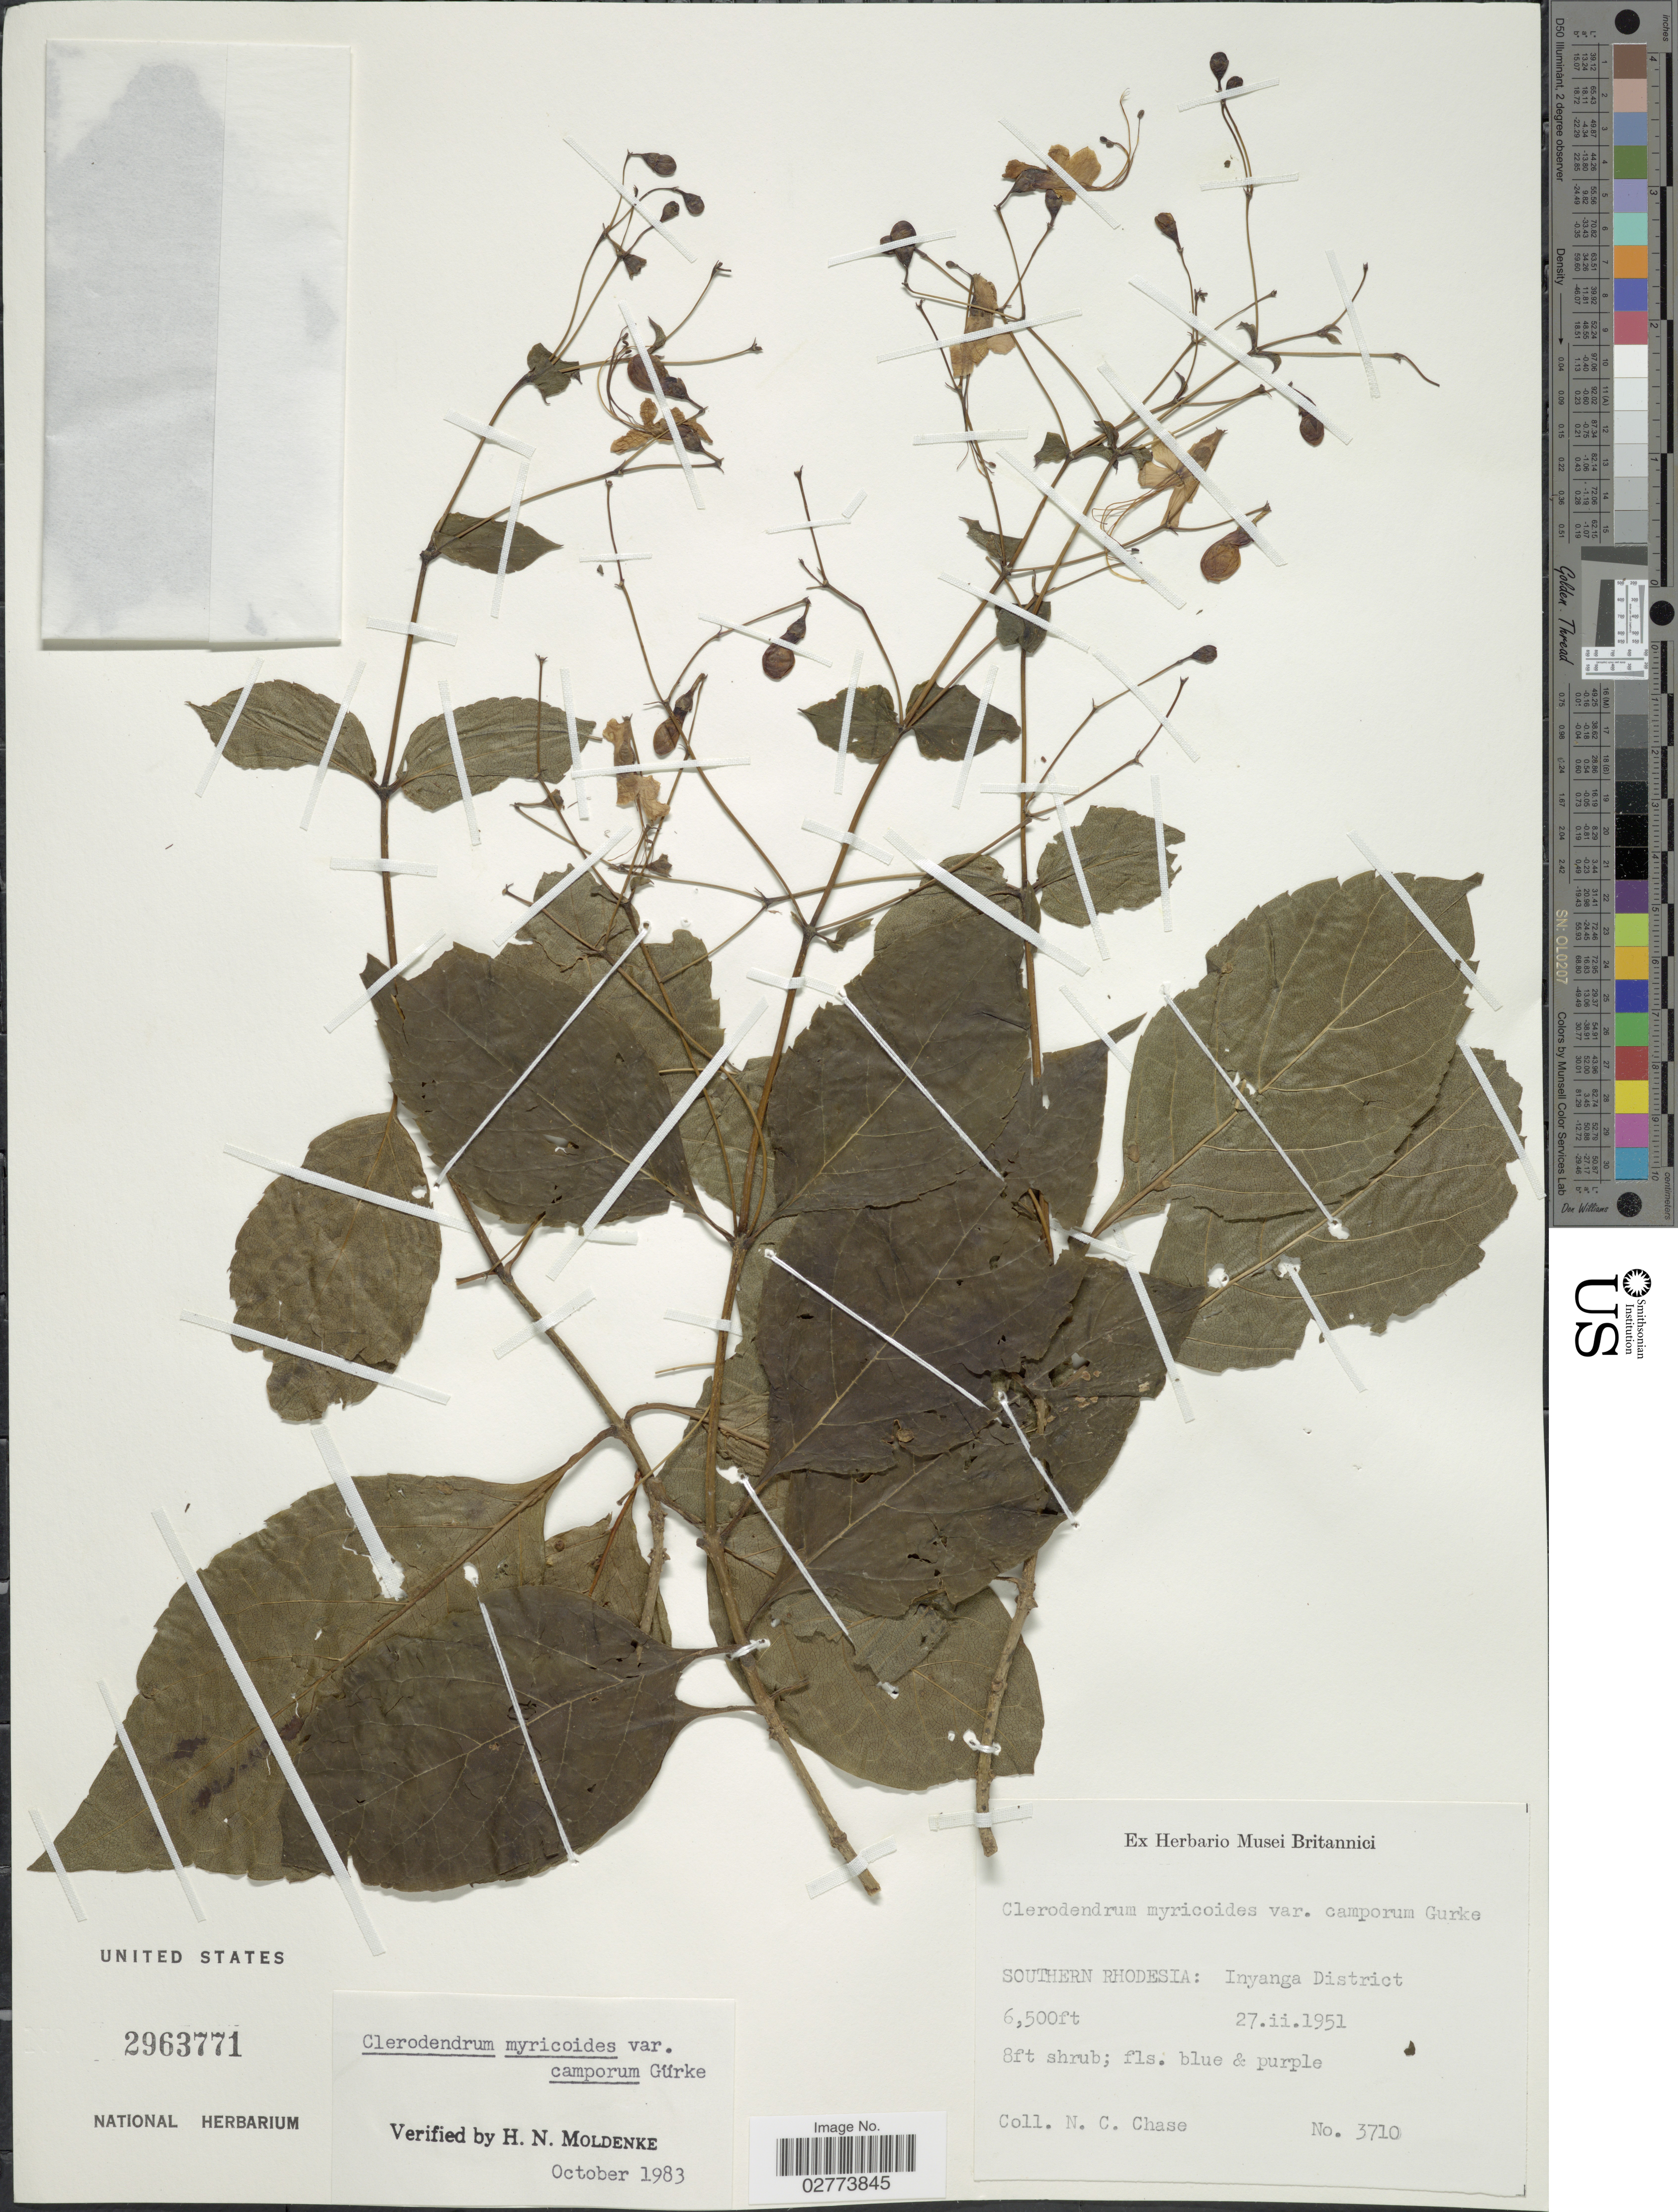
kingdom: Plantae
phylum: Tracheophyta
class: Magnoliopsida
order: Lamiales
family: Lamiaceae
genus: Clerodendrum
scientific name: Clerodendrum myricoides var. camporum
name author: Gürke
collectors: N. C. Chase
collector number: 3710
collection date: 1951-02-27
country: Zimbabwe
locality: Southern Rhodesia: Inyanga District.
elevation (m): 1981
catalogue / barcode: US 2963771